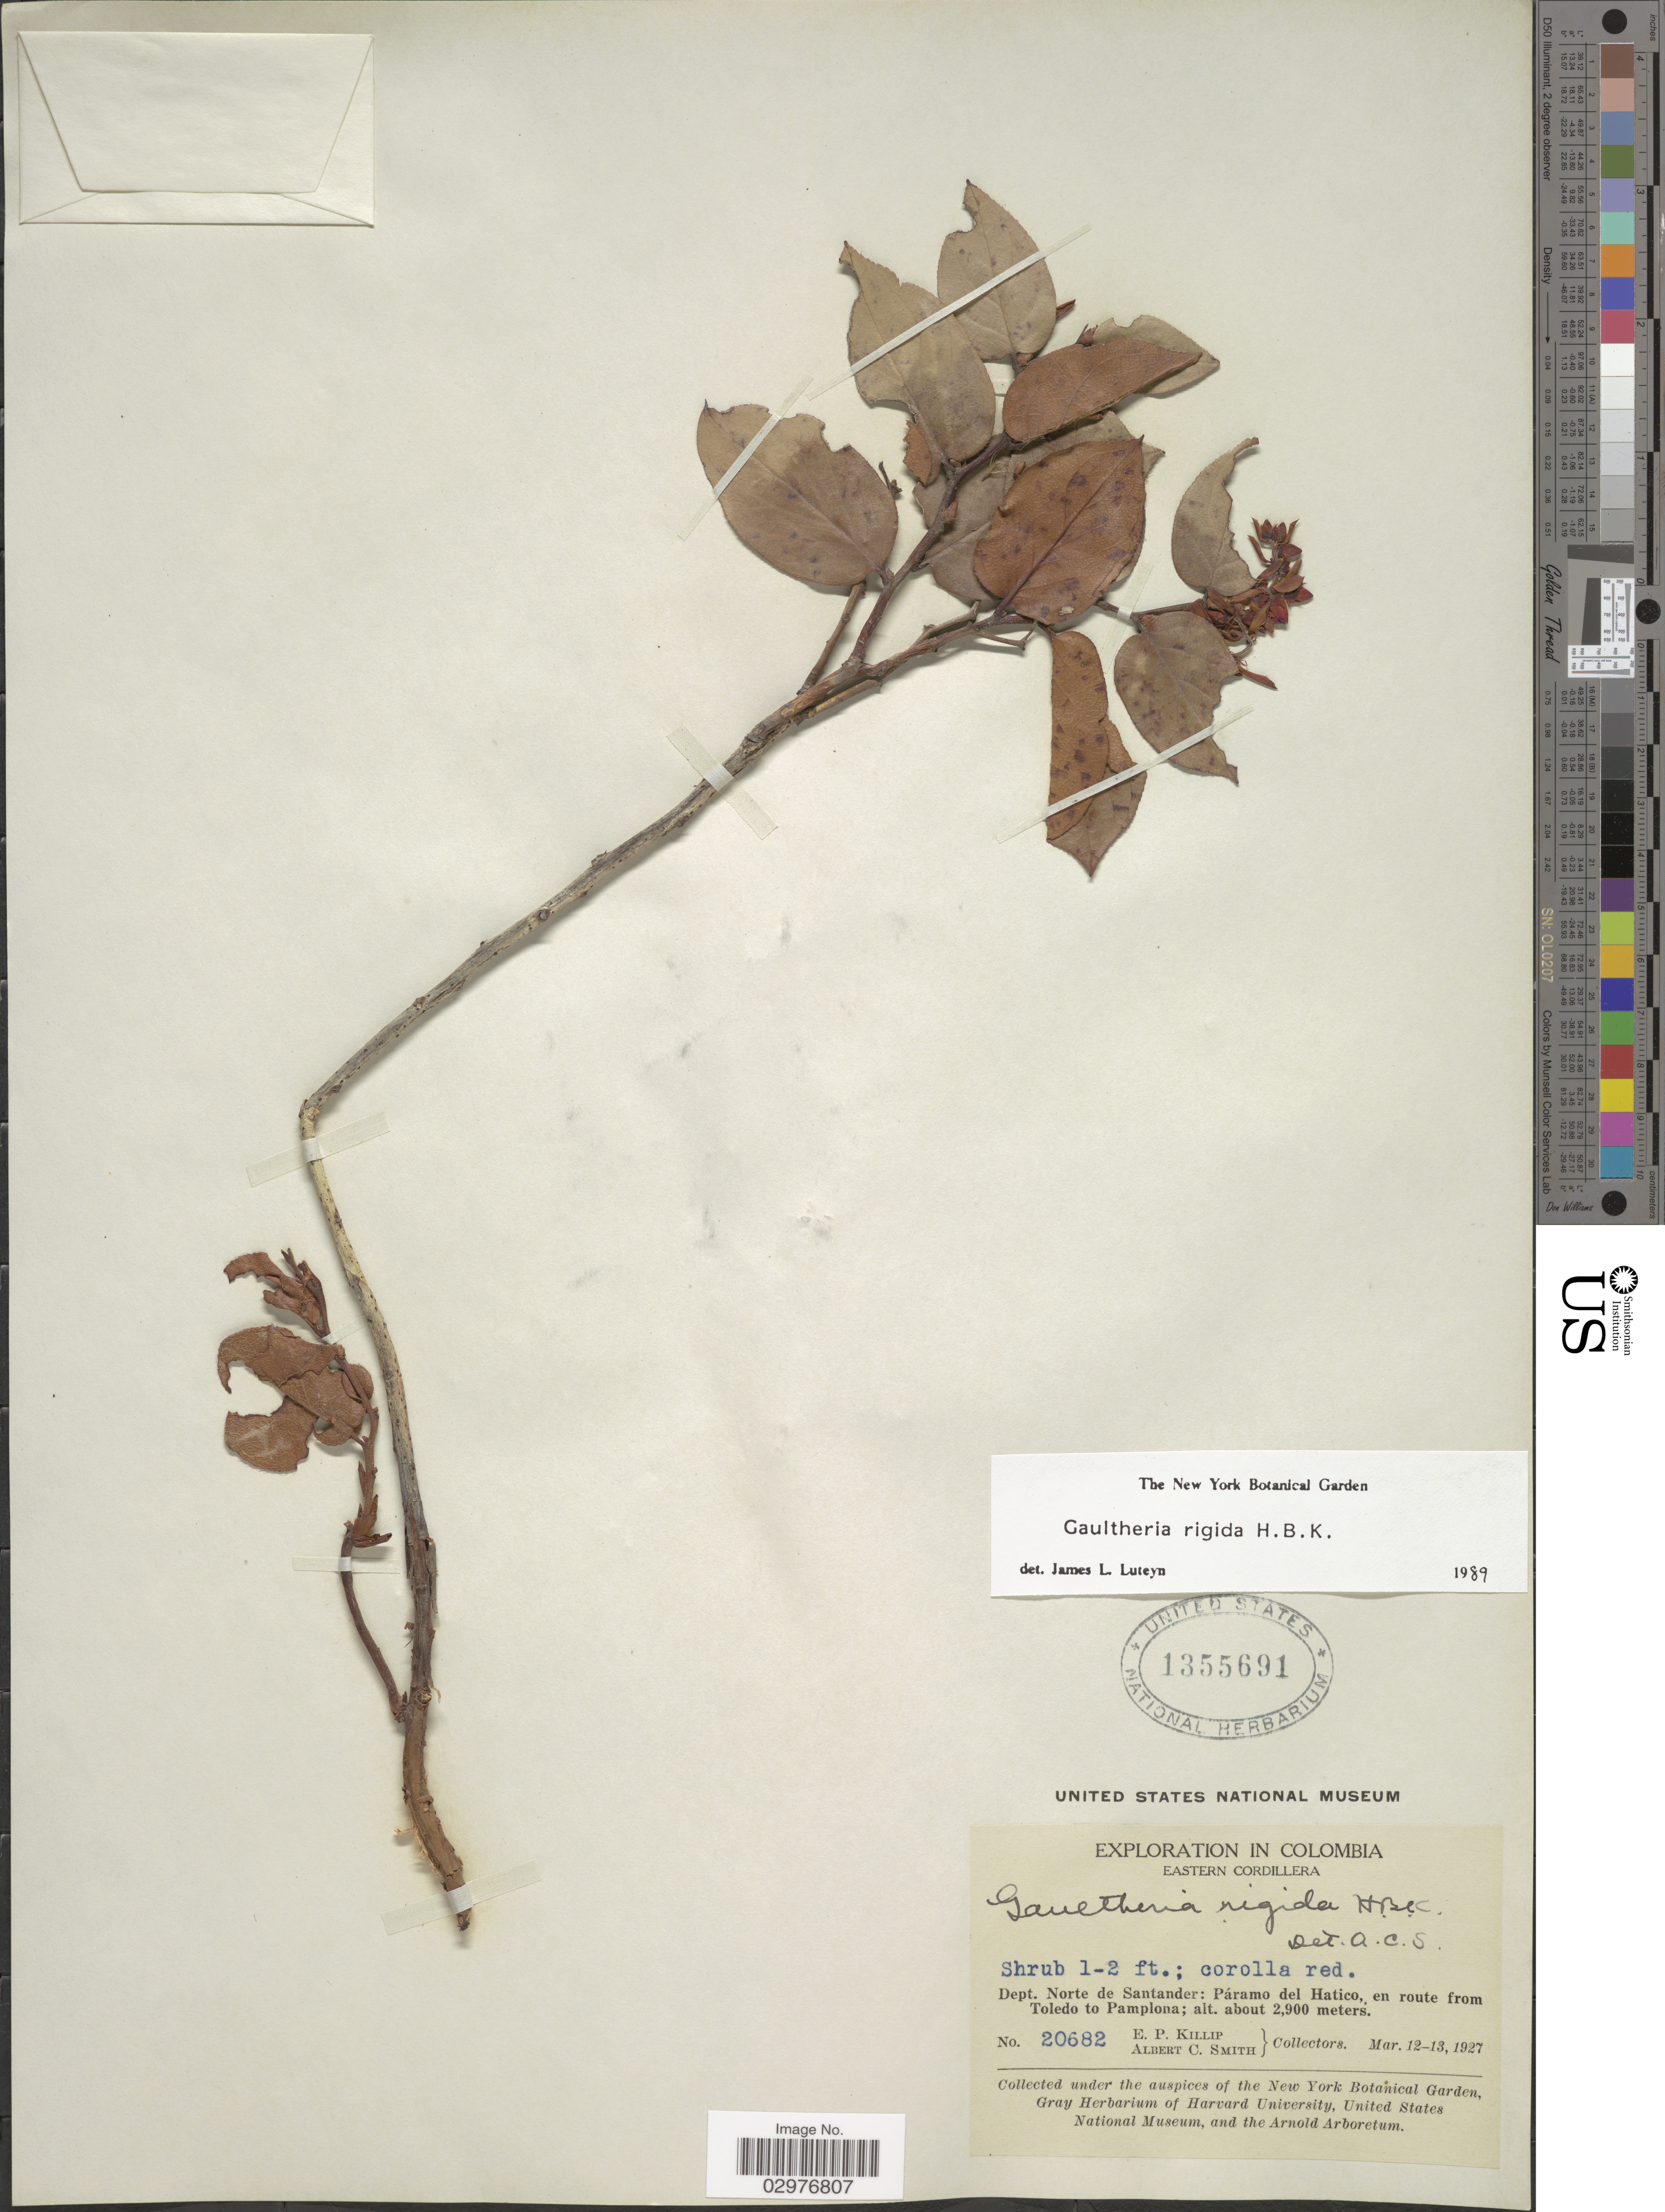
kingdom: Plantae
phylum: Tracheophyta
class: Magnoliopsida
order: Ericales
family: Ericaceae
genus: Gaultheria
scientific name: Gaultheria rigida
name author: Kunth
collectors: E. P. Killip & A. C. Smith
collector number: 20682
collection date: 1927-03-12/1927-03-13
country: Colombia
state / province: Norte de Santander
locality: Eastern Cordillera. Dept. Norte de Santander: Páramo del Hatico, en route from Toledo to Pamplona.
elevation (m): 2900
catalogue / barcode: US 1355691